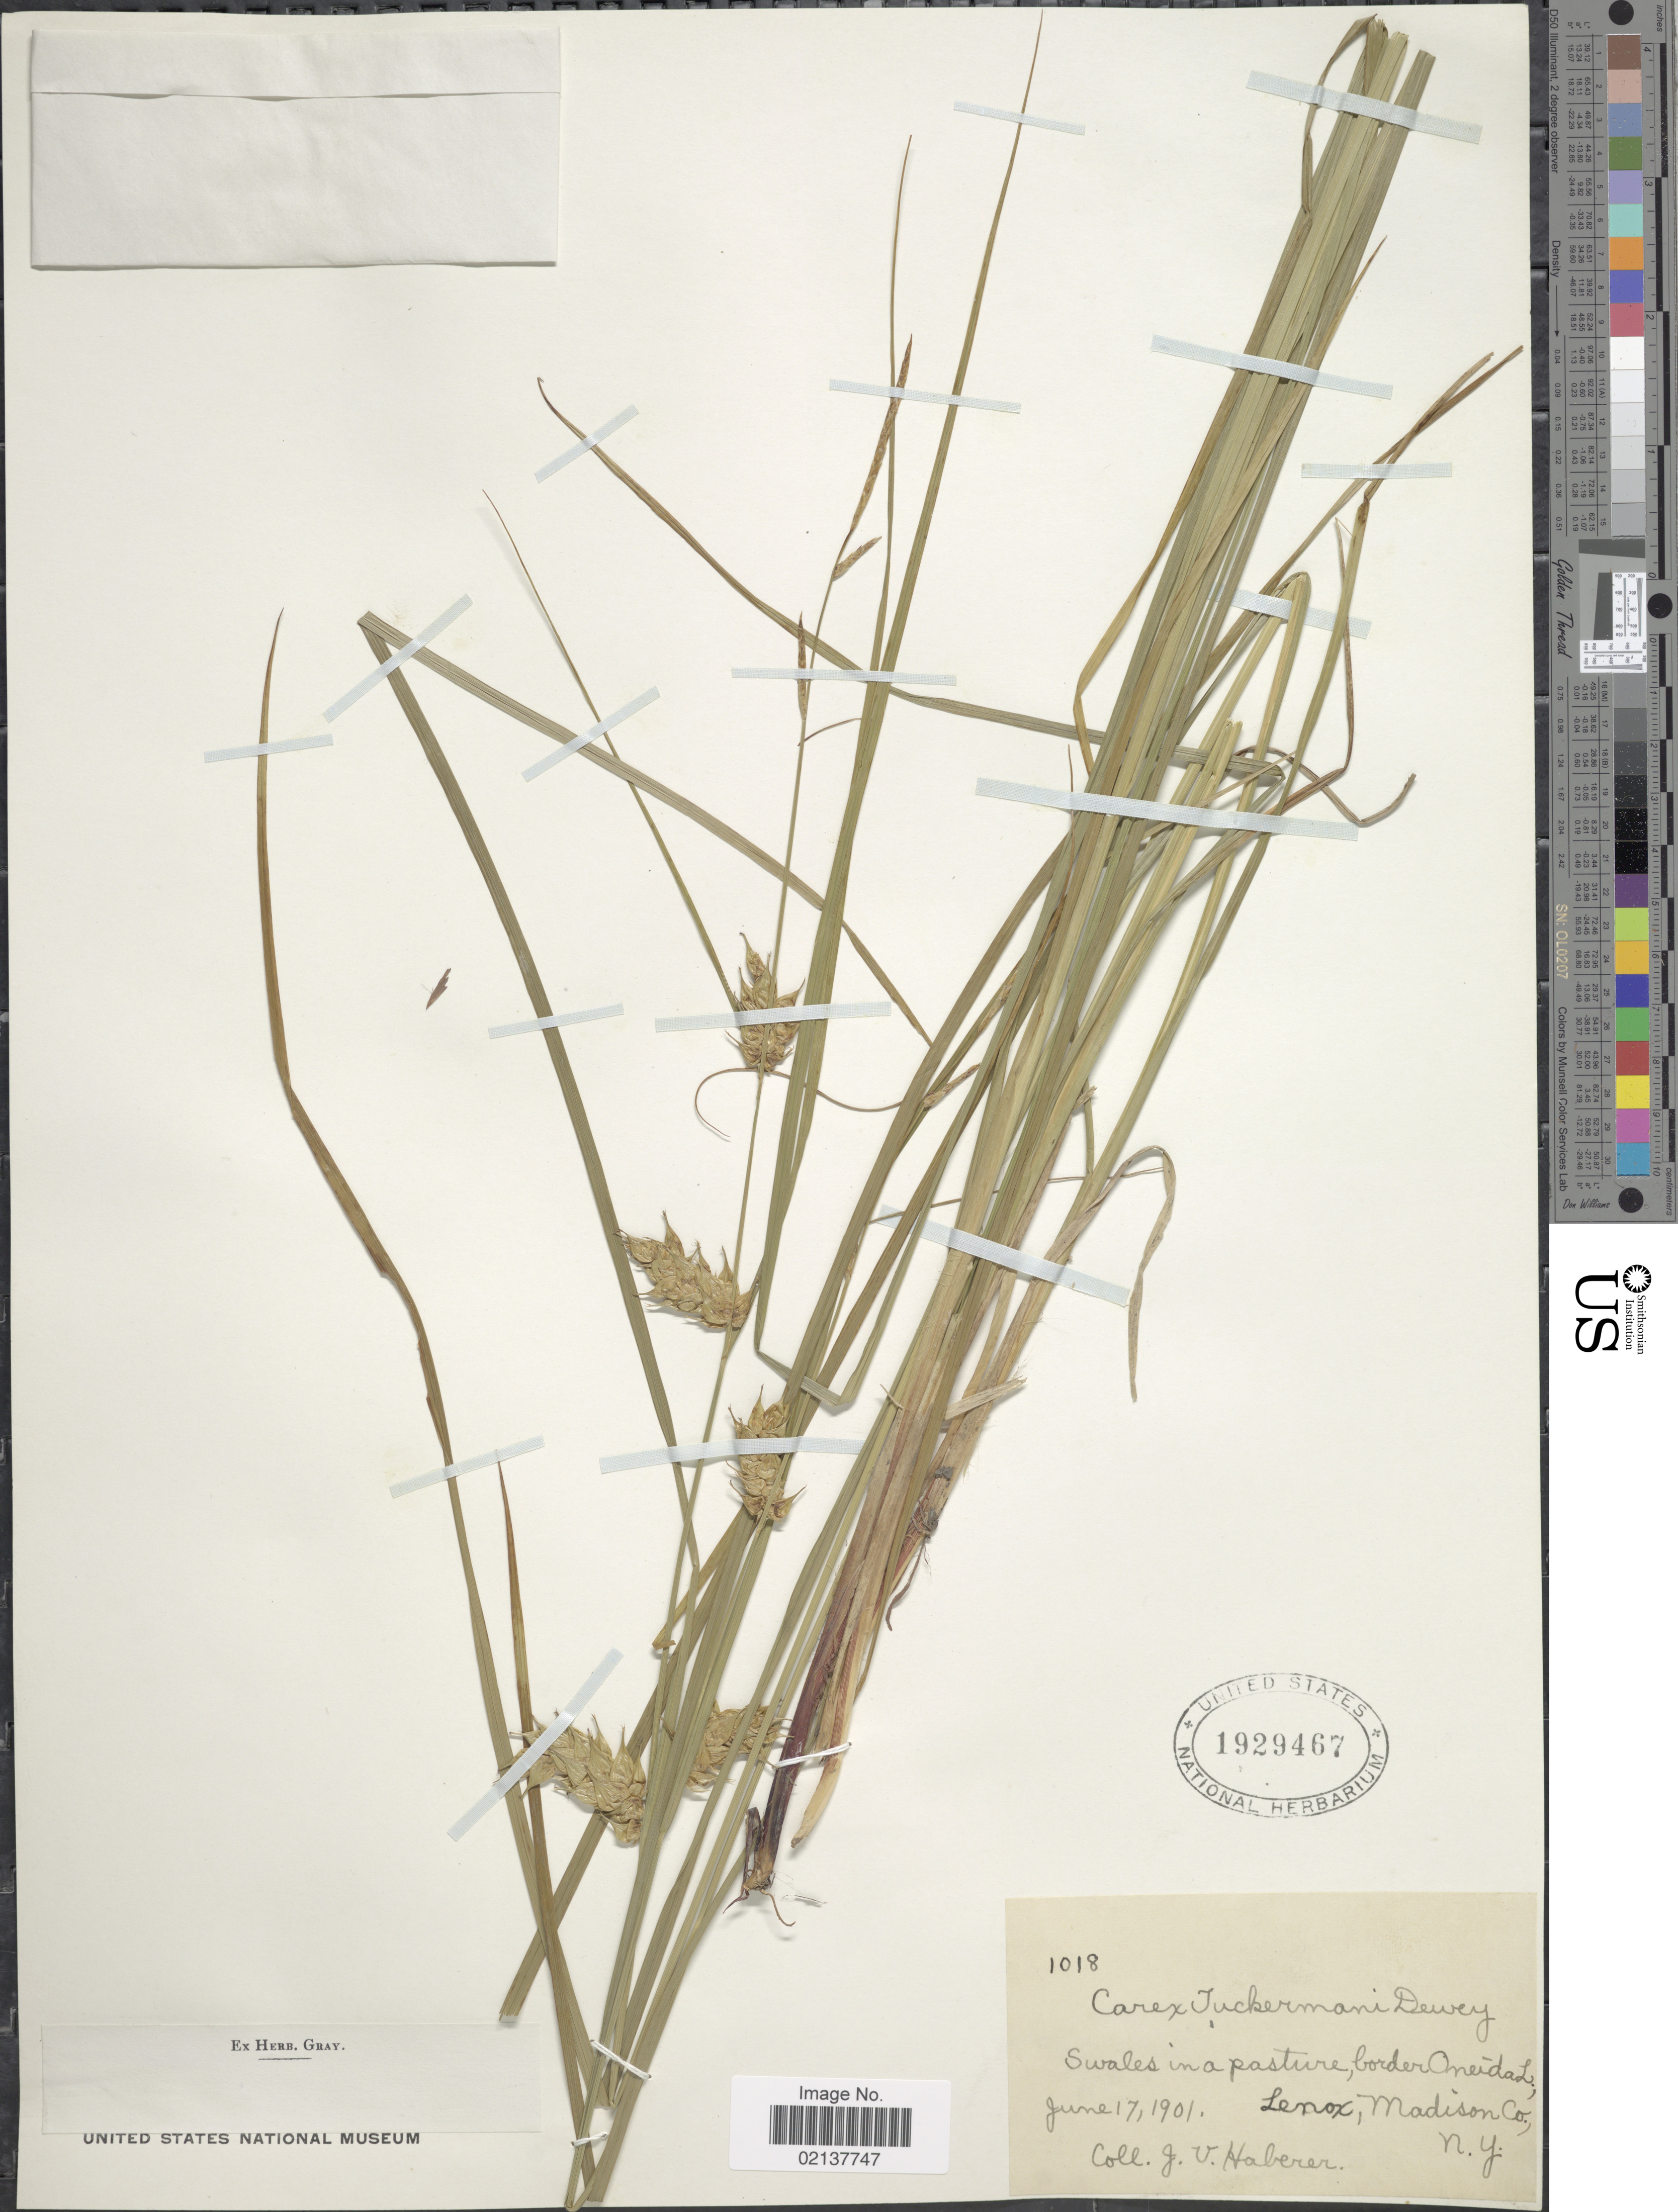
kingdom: Plantae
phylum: Tracheophyta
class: Liliopsida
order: Poales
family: Cyperaceae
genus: Carex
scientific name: Carex tuckermanii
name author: Boott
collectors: J. V. Haberer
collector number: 1018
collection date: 1901-06-17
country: United States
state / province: New York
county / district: Oneida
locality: Swales in a pasture, border Oneida L. Lenox, Madison Co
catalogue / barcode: US 1929467